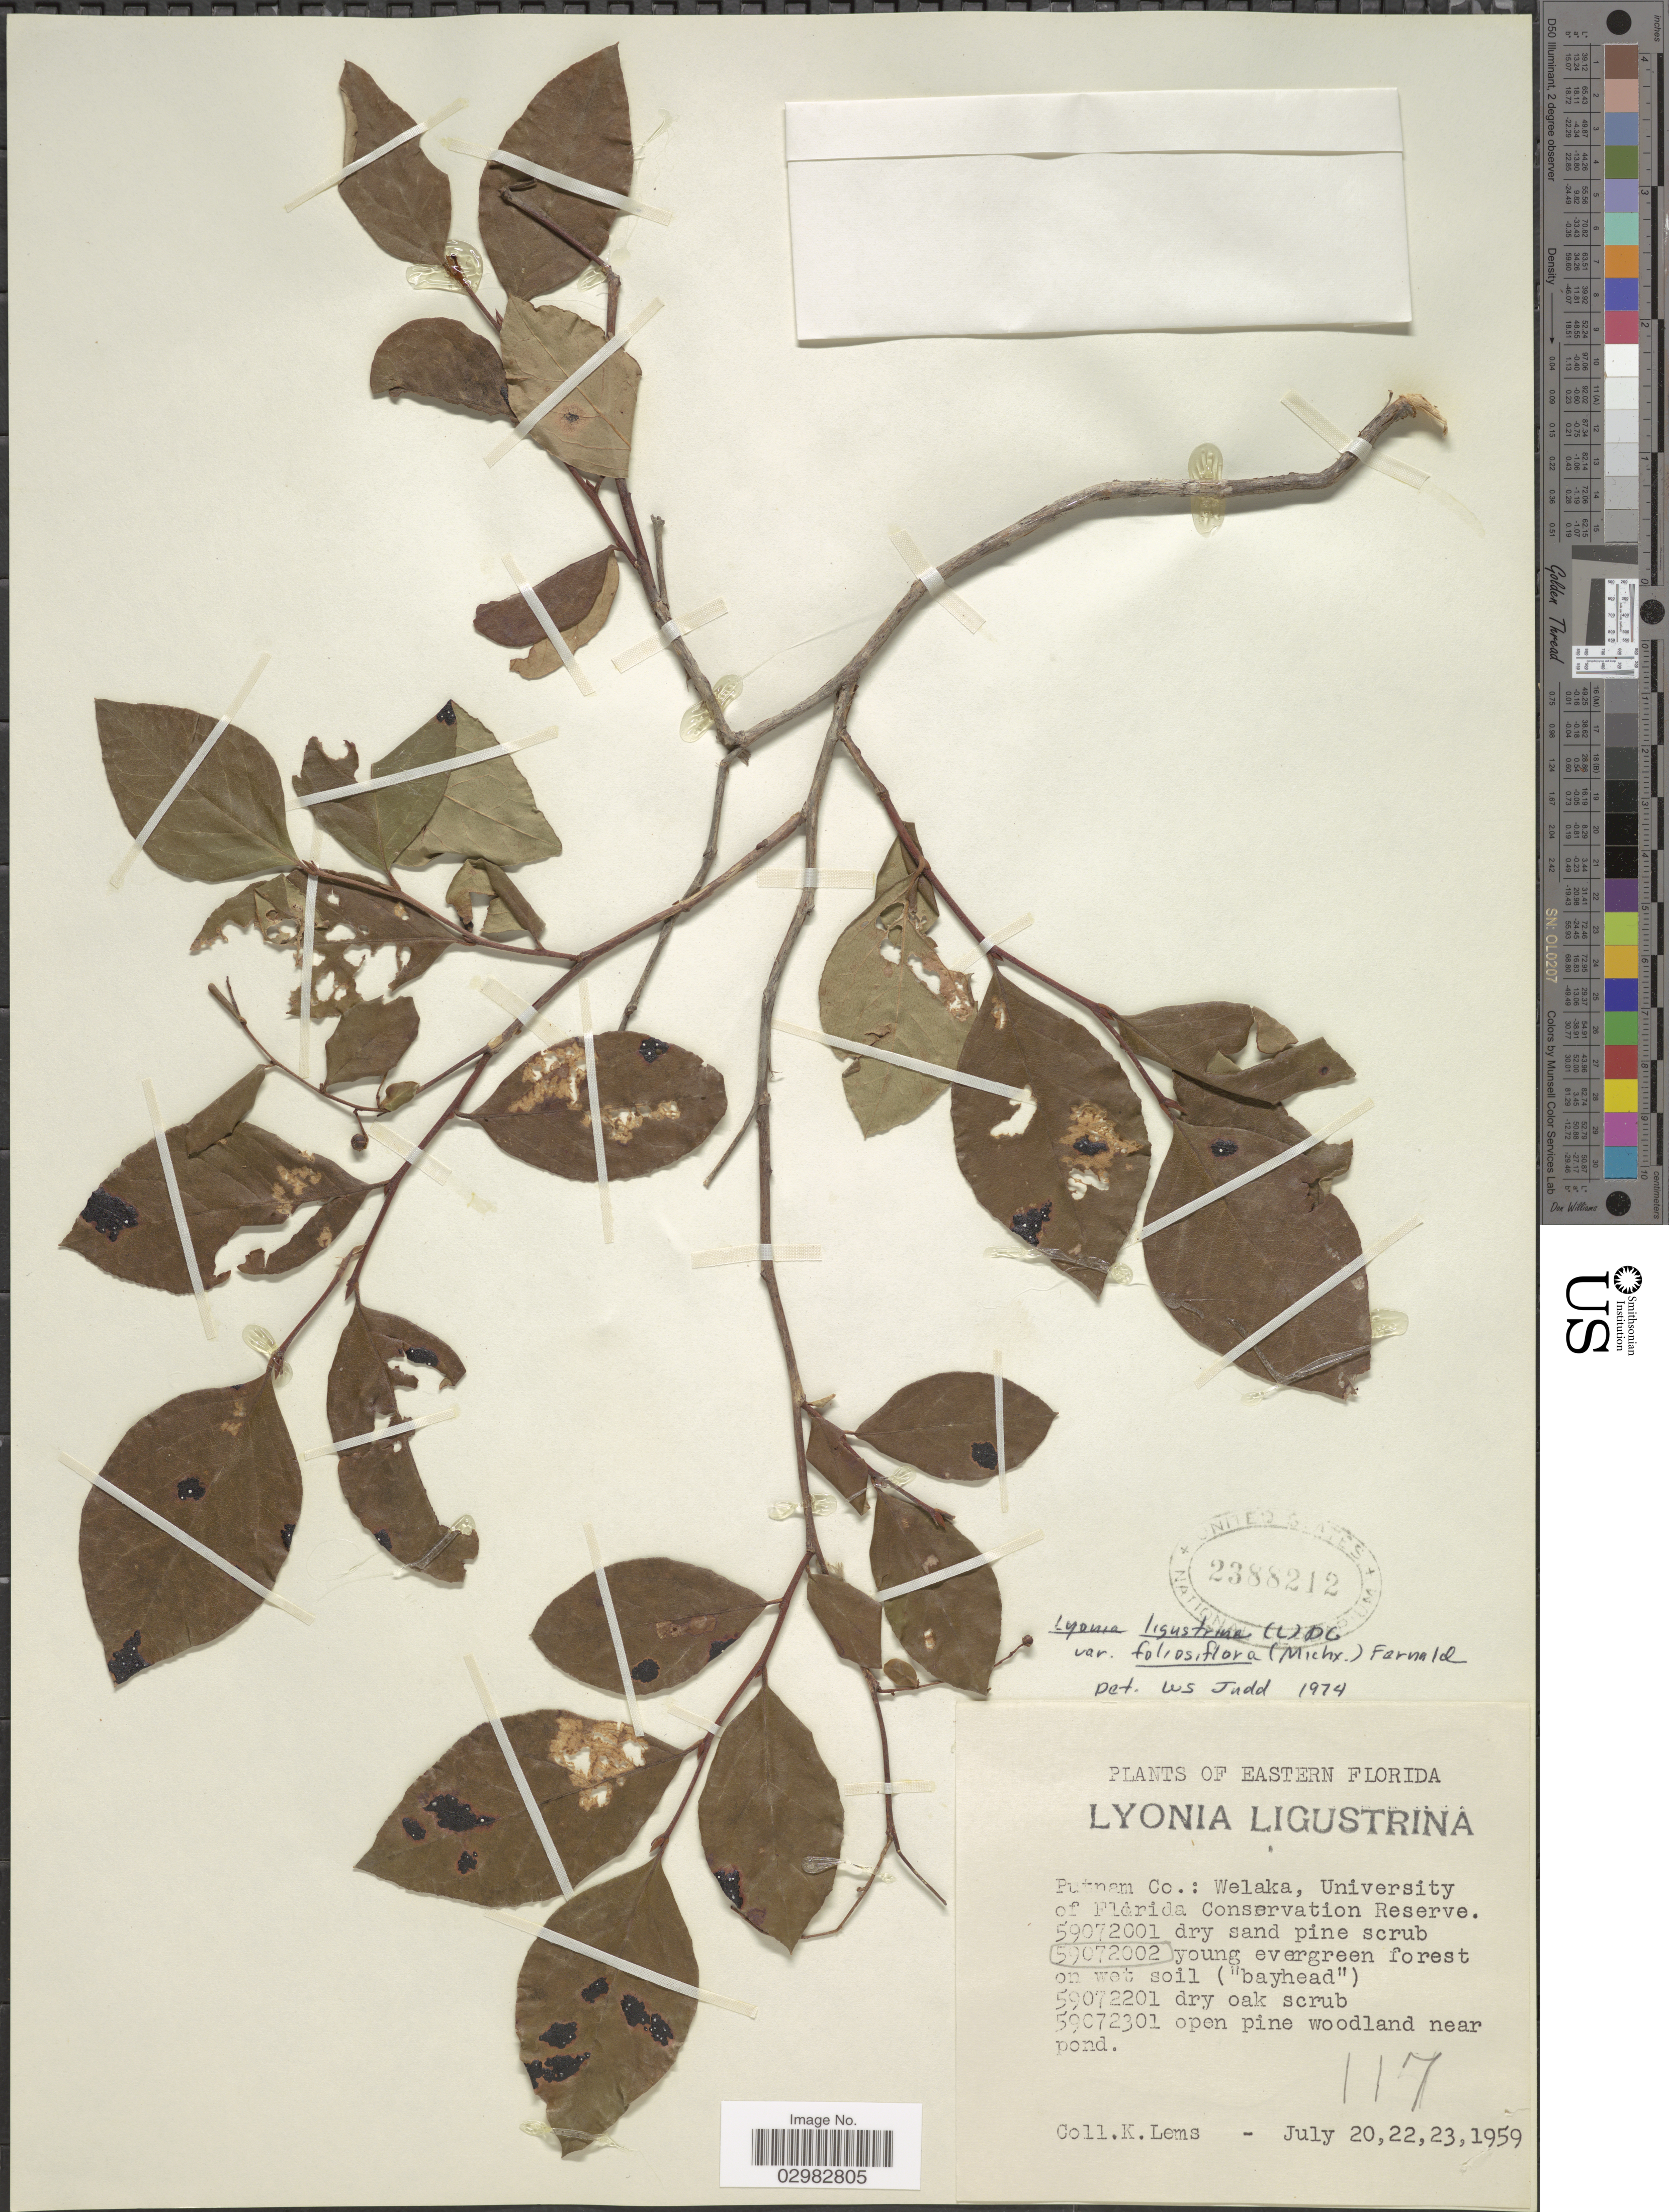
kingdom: Plantae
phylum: Tracheophyta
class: Magnoliopsida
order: Ericales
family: Ericaceae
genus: Lyonia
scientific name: Lyonia ligustrina var. foliosiflora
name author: (Michx.) Fernald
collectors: K. Lems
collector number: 59072002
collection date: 1959-07-20/1959-07-23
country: United States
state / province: Florida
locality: Eastern Florida, Putnam Co.: Welaka, University of Florida Conservation Reserve.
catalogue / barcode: US 2388212